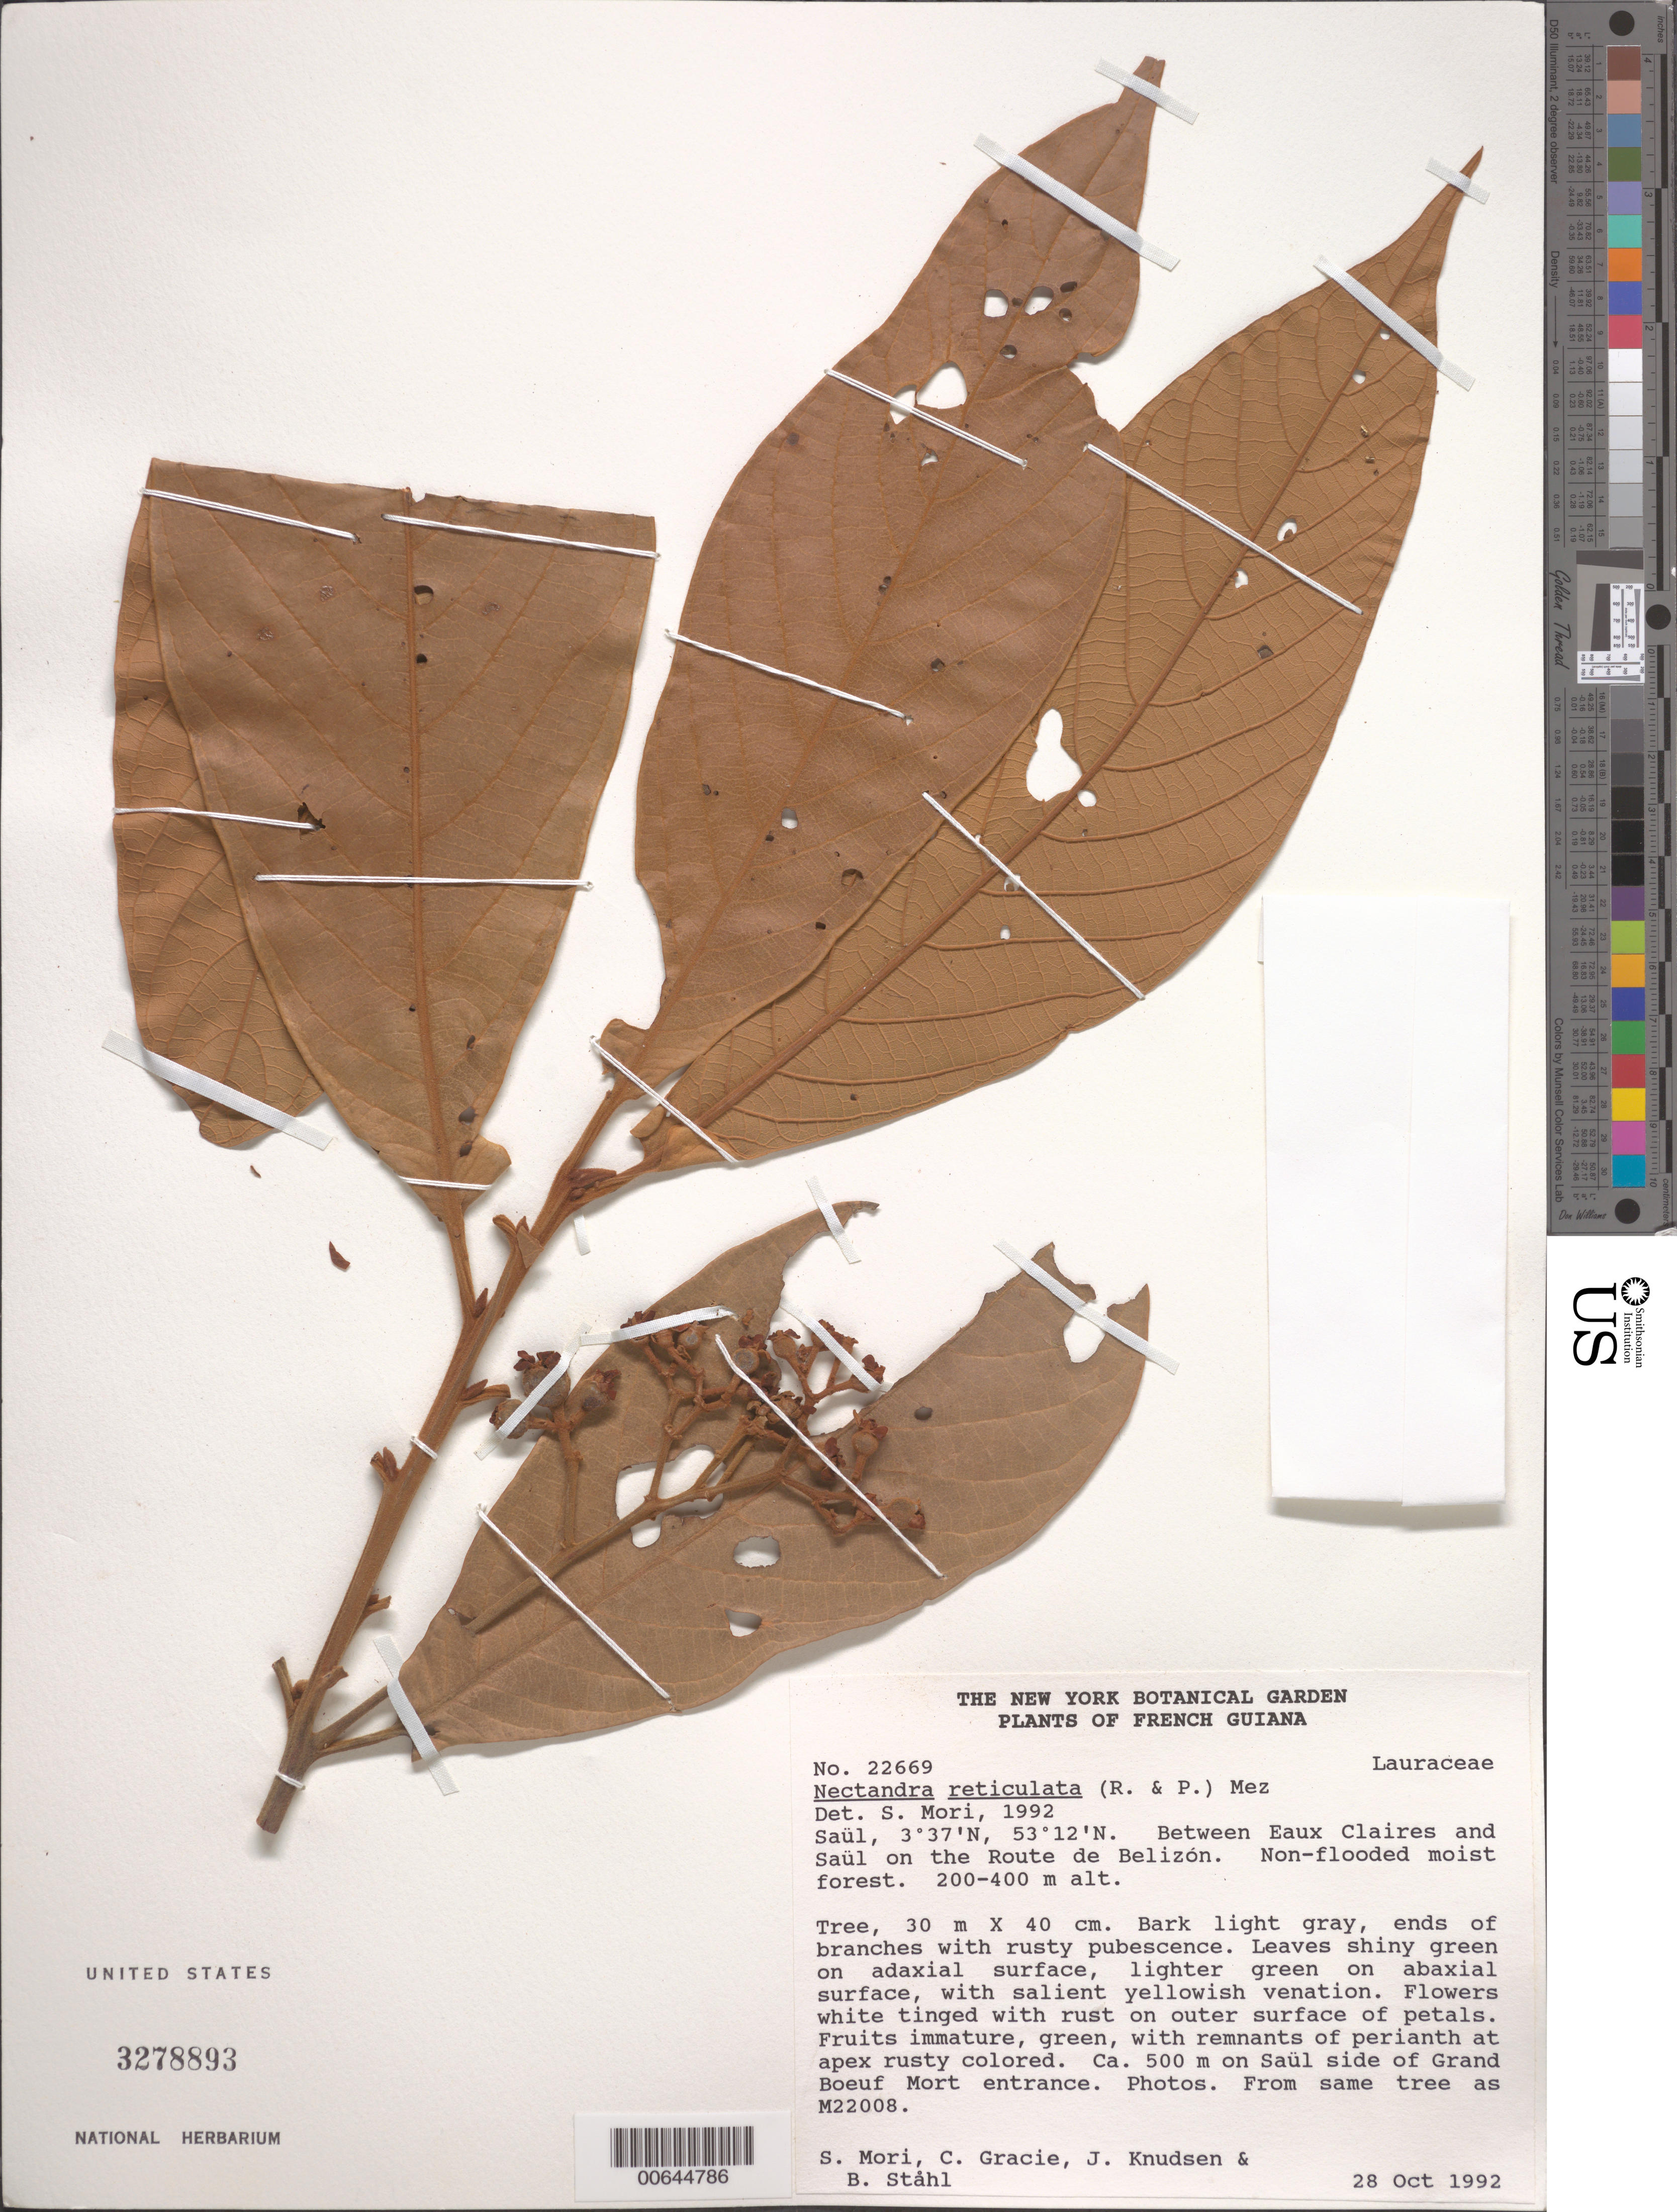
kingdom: Plantae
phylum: Tracheophyta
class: Magnoliopsida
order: Laurales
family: Lauraceae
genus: Nectandra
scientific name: Nectandra reticulata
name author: (Ruiz & Pav.) Mez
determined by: Mori, Scott A.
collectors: S. Mori, C. A. Gracie, J. Knudsen & B. Ståhl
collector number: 22699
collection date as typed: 28-Oct-92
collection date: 1992-10-28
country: French Guiana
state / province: Saint-Laurent-du-Maroni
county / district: Saül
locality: Saül, Route de Bélizon, to 2 km N of Eaux Claires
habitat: Non-flooded moist forest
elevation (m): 200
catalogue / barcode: US 3278893